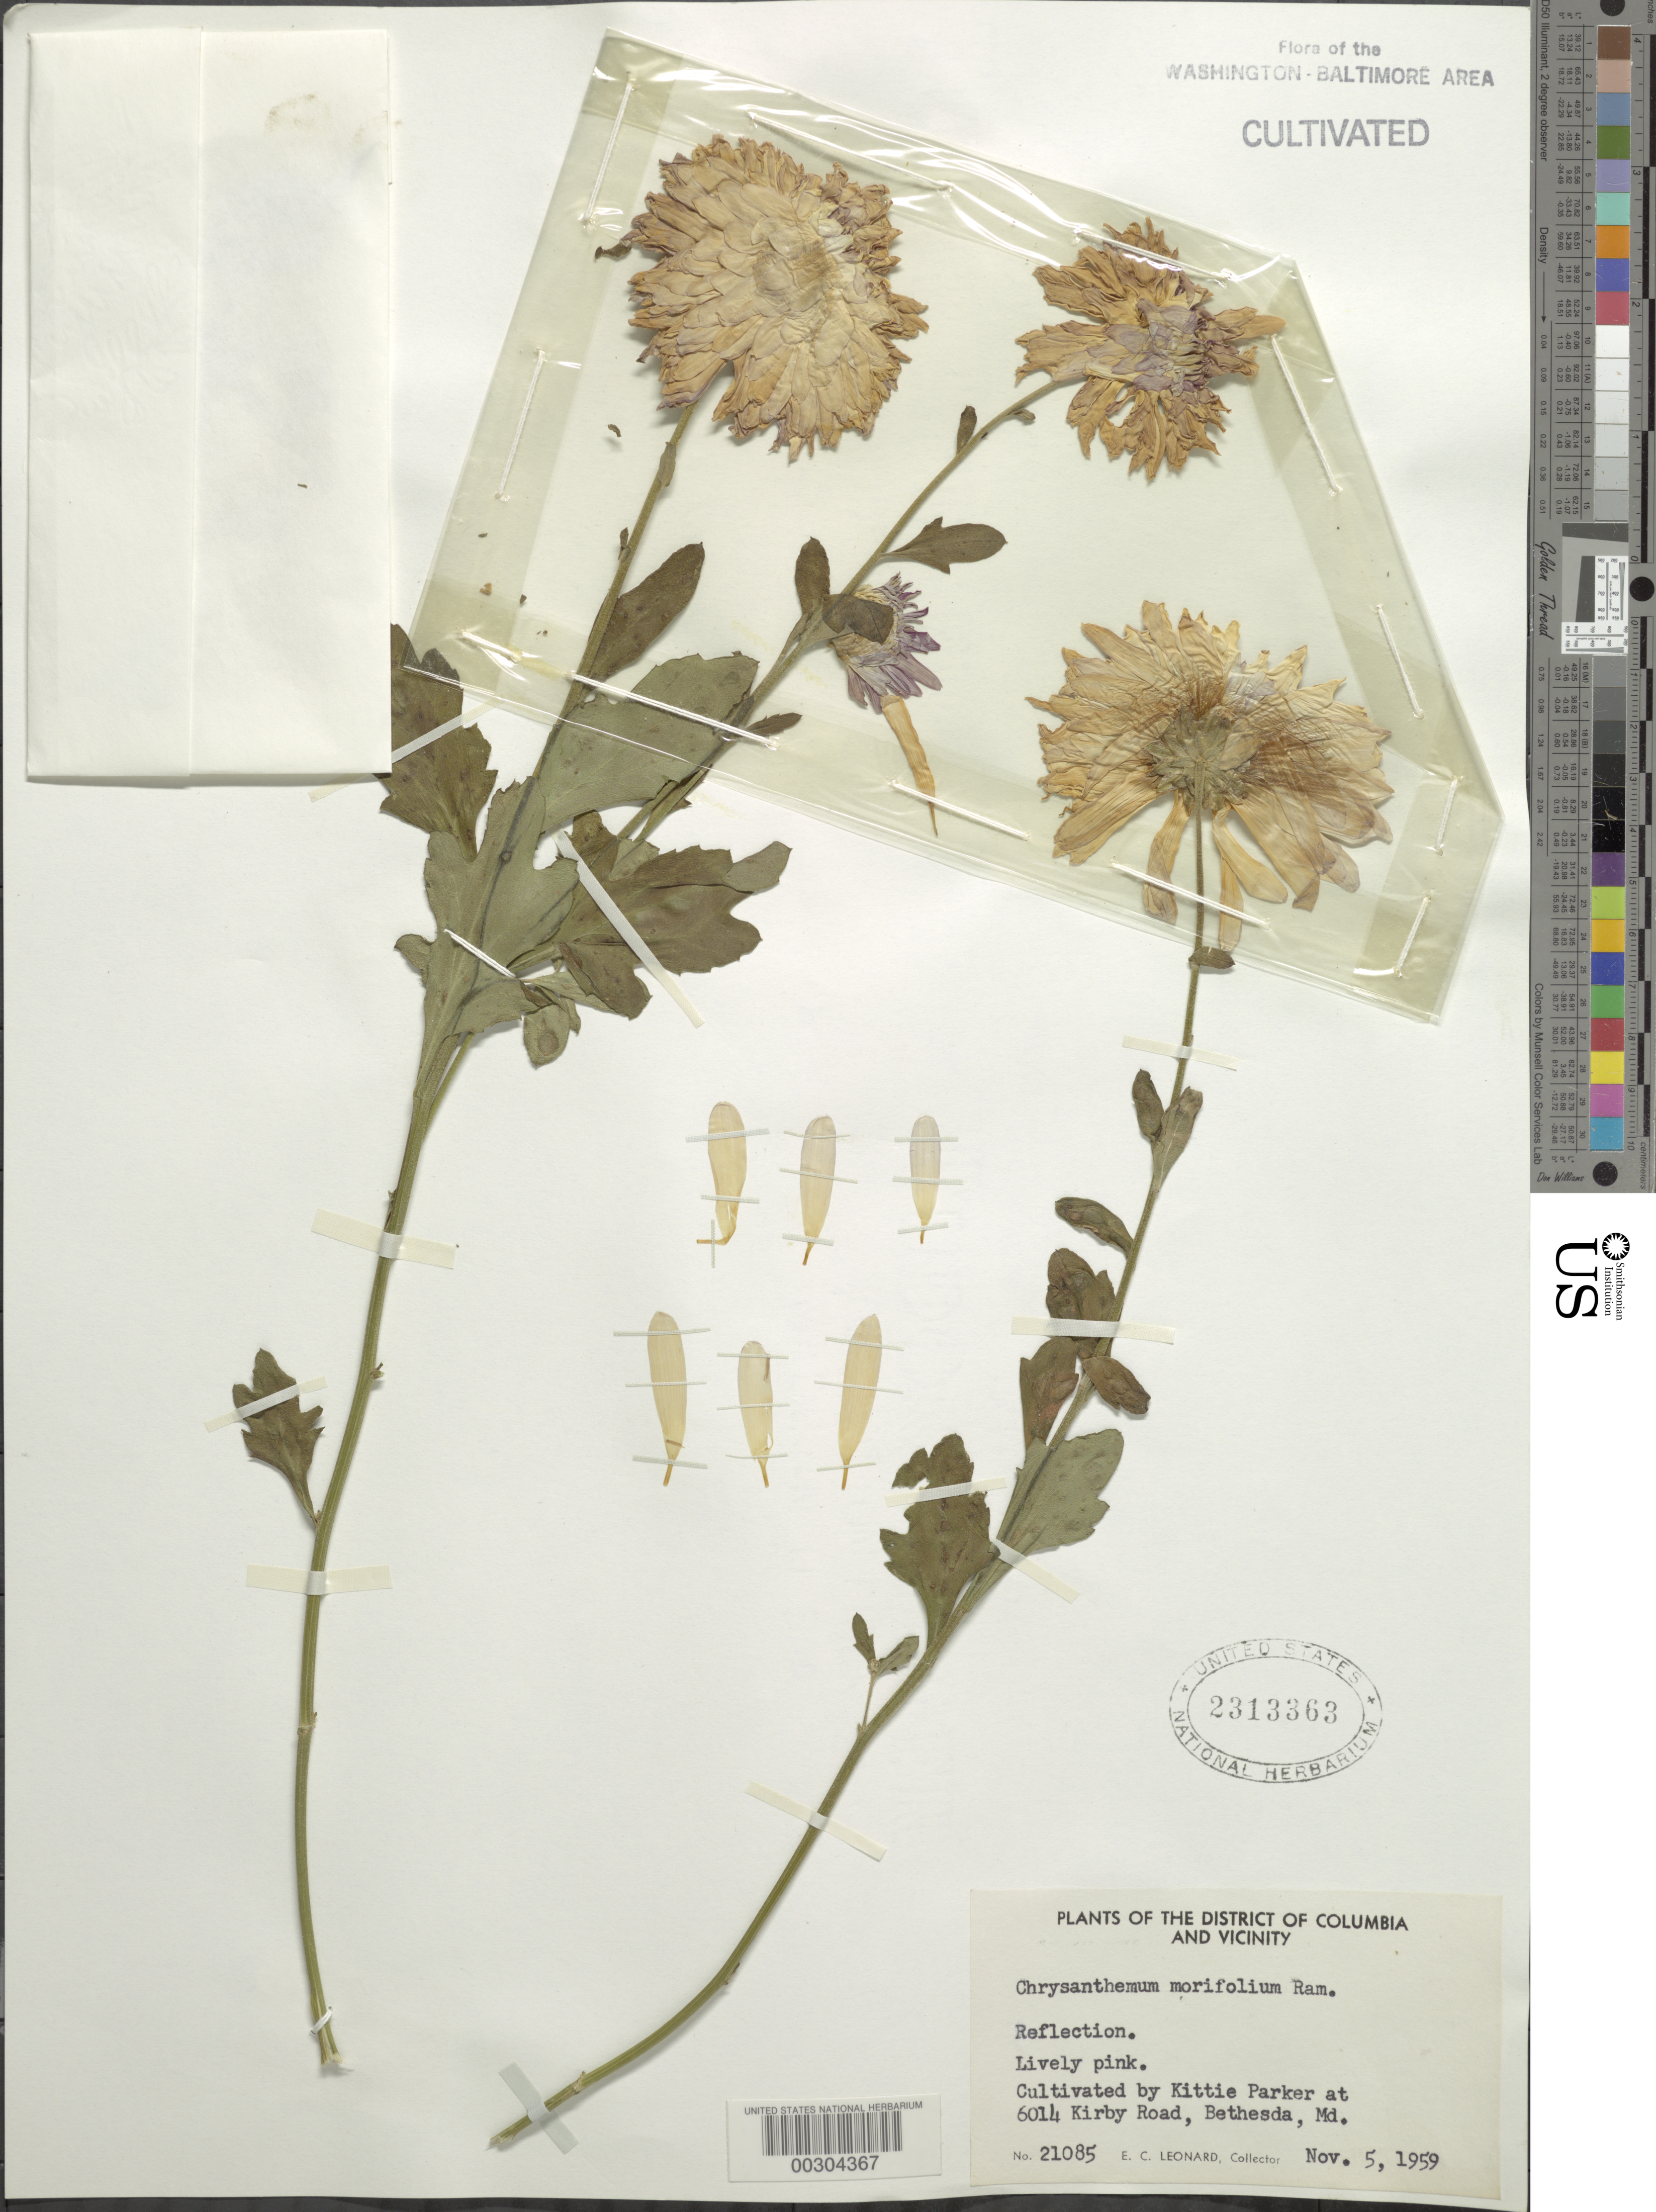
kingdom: Plantae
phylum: Tracheophyta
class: Magnoliopsida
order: Asterales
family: Asteraceae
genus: Chrysanthemum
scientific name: Chrysanthemum morifolium 'Queens Lace'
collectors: E. C. Leonard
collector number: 21085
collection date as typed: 05 Nov 1959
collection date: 1959-11-05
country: United States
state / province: Maryland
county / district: Montgomery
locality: Bethesda, 6014 Kirby Rd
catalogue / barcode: US 2313363